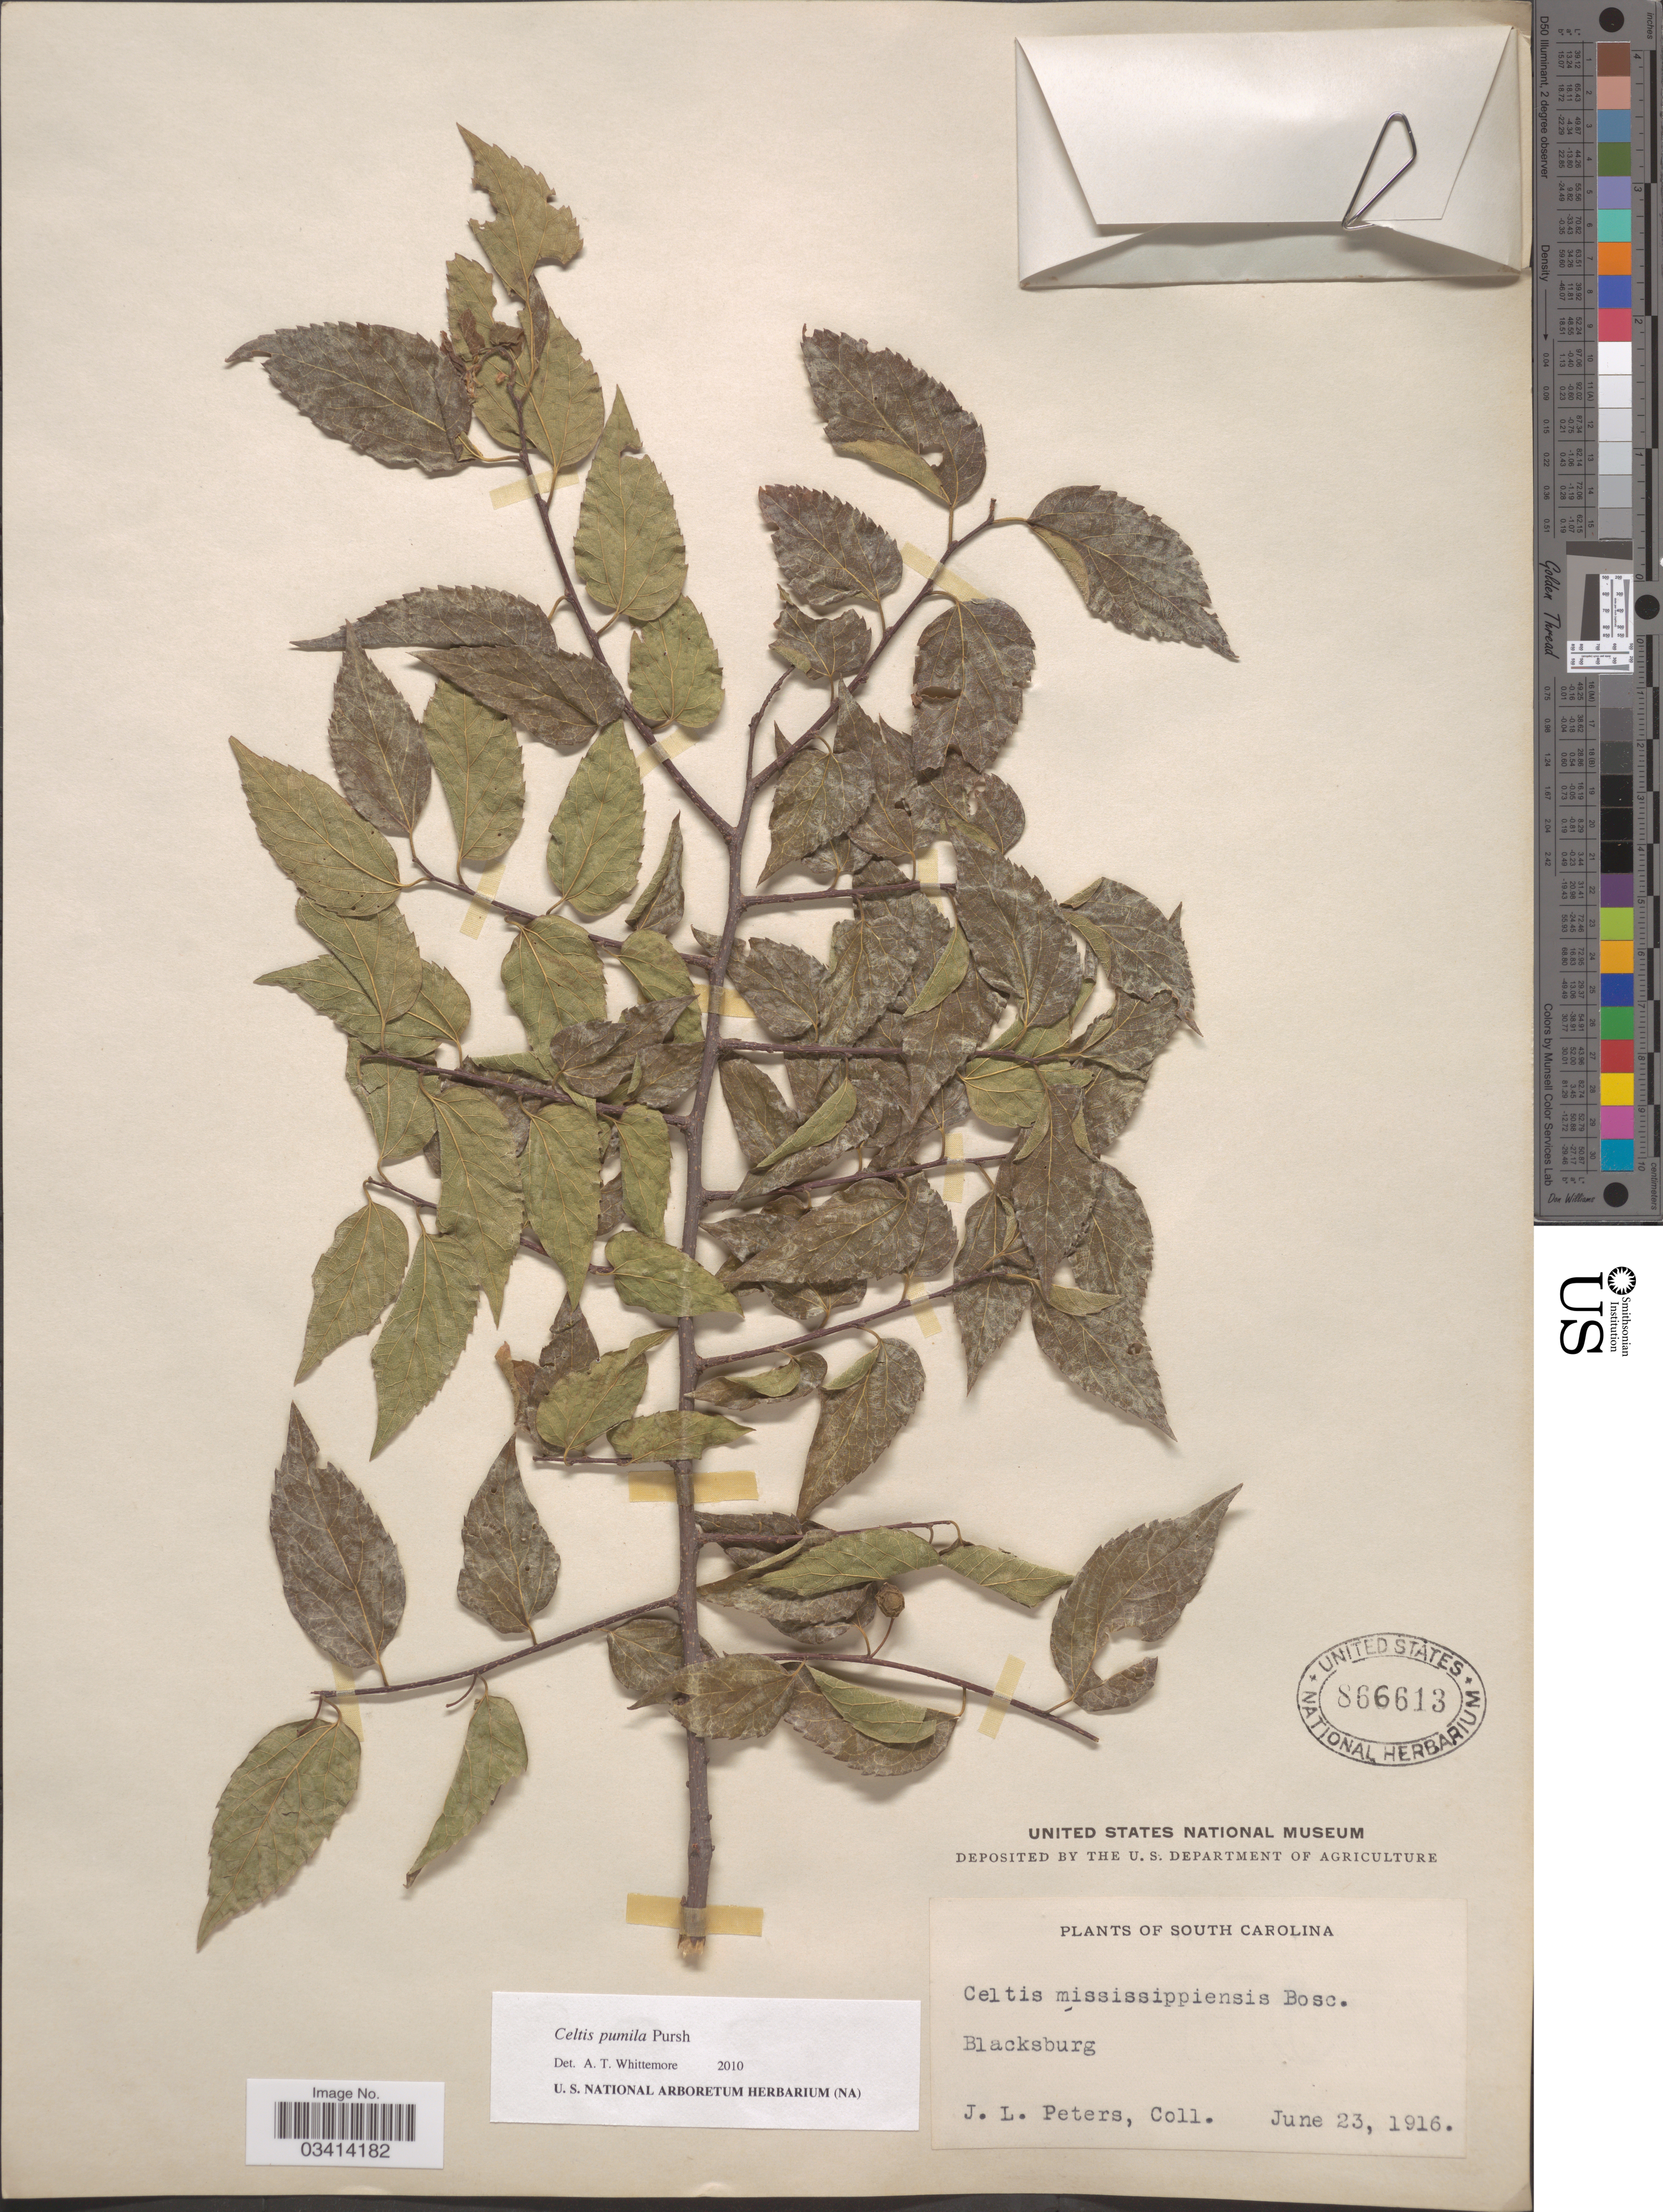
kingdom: Plantae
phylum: Tracheophyta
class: Magnoliopsida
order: Rosales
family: Cannabaceae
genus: Celtis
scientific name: Celtis pumila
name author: Pursh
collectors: J. L. Peters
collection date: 1916-06-23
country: United States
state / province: South Carolina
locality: Blacksburg.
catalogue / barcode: US 866613